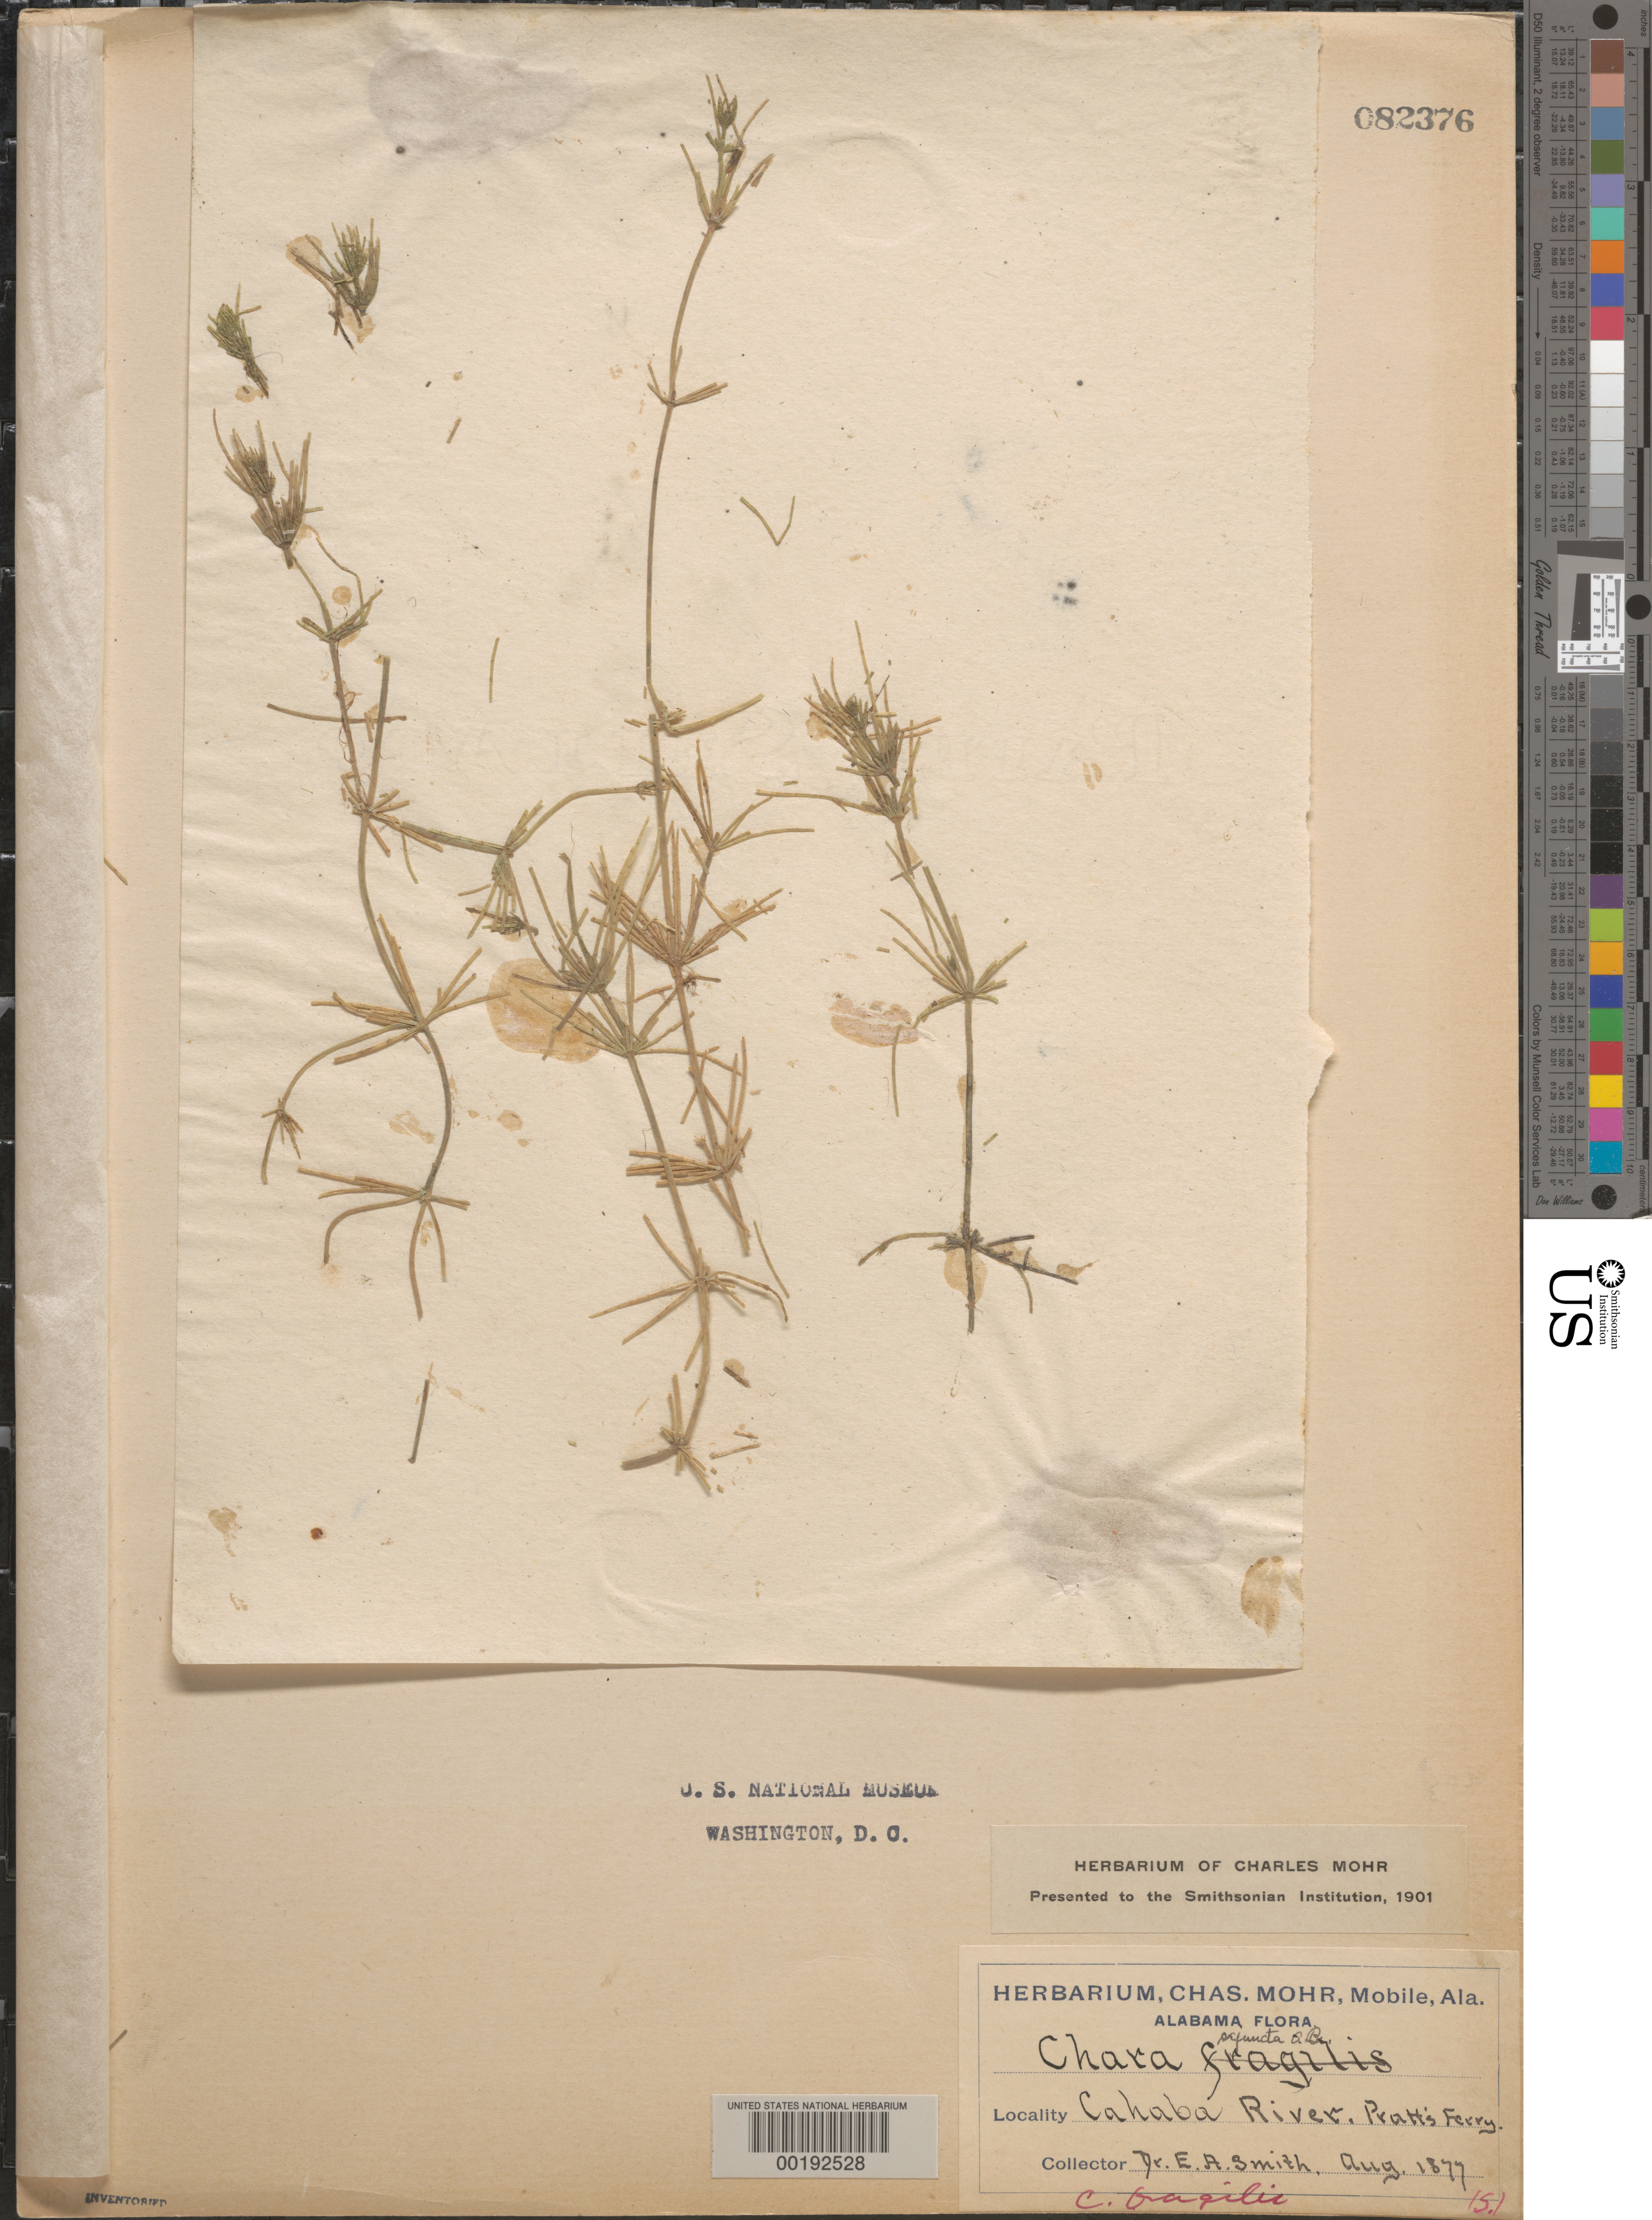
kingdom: Plantae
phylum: Charophyta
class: Charophyceae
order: Charales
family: Characeae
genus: Chara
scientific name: Chara drouetii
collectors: E. A. Smith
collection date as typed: Aug 1877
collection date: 1877-08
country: United States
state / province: Alabama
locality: Cahaba River, Pratts Ferry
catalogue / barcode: US 82376